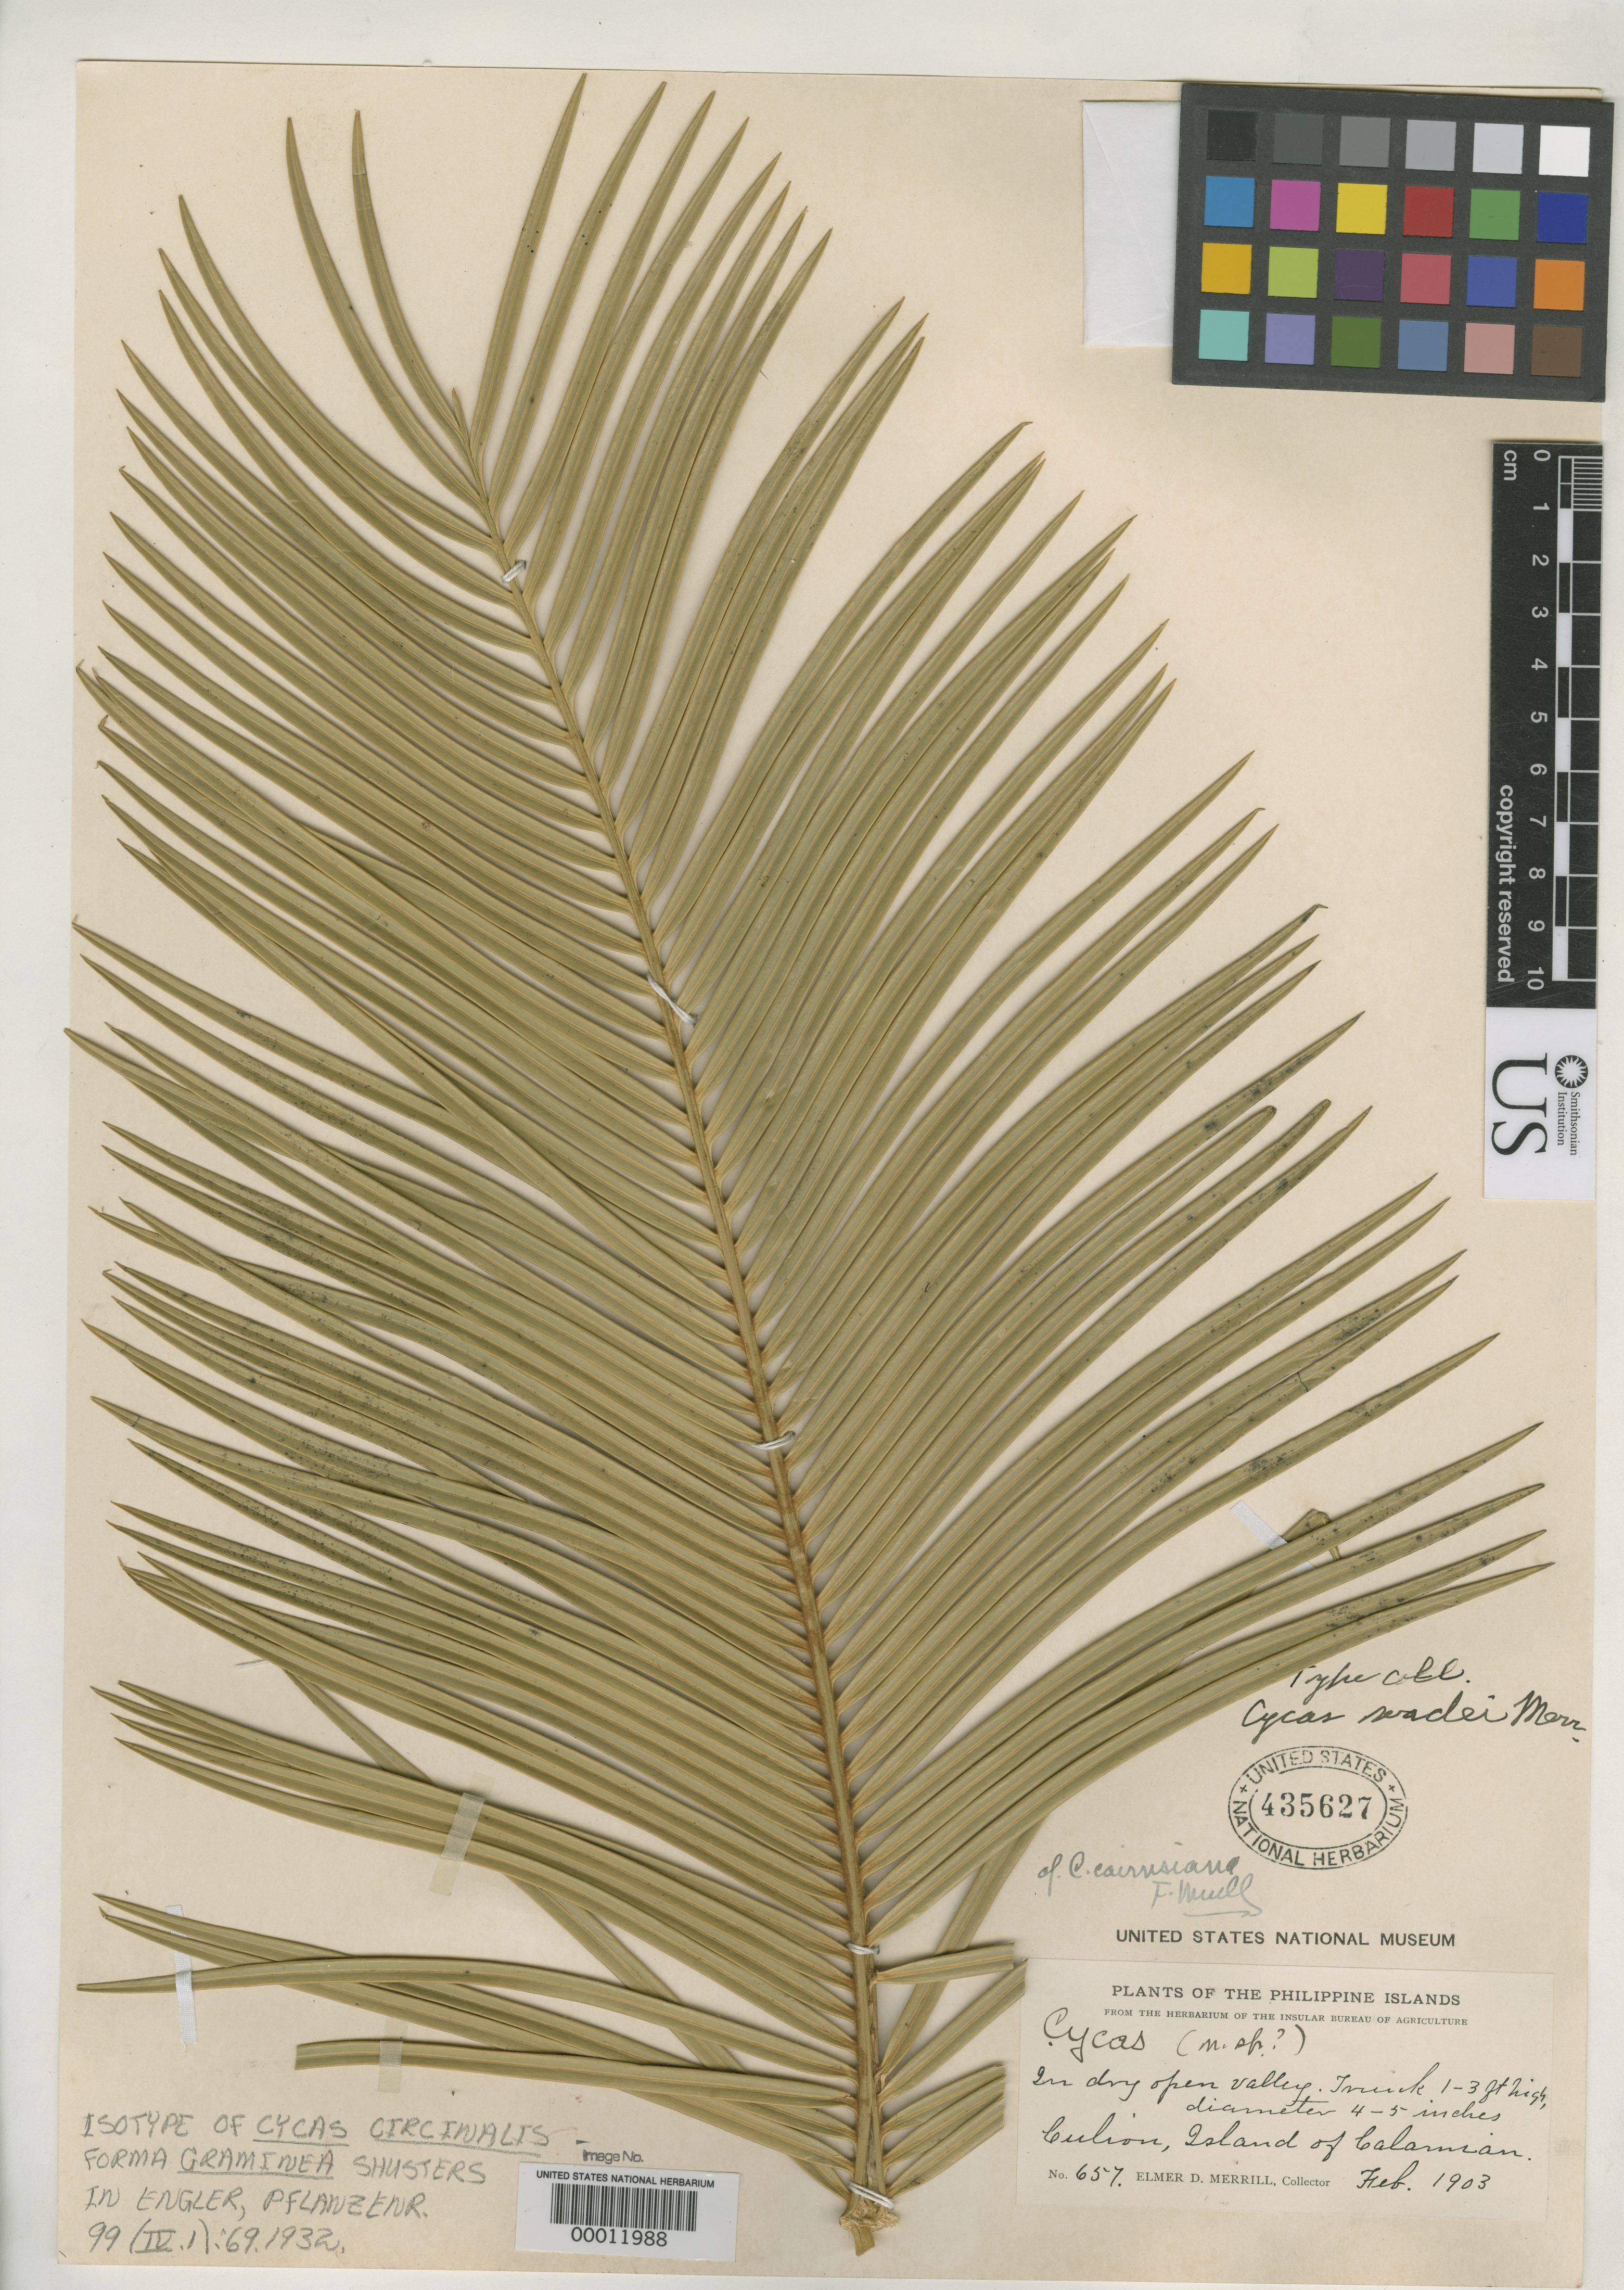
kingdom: Plantae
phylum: Tracheophyta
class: Cycadopsida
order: Cycadales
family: Cycadaceae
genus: Cycas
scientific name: Cycas circinalis f. graminea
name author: J. Schust. in Engl.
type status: Isotype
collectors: E. D. Merrill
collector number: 657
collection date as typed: Feb 1903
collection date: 1903-02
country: Philippines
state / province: Mimaropa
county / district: Palawan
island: Culion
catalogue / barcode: US 435627